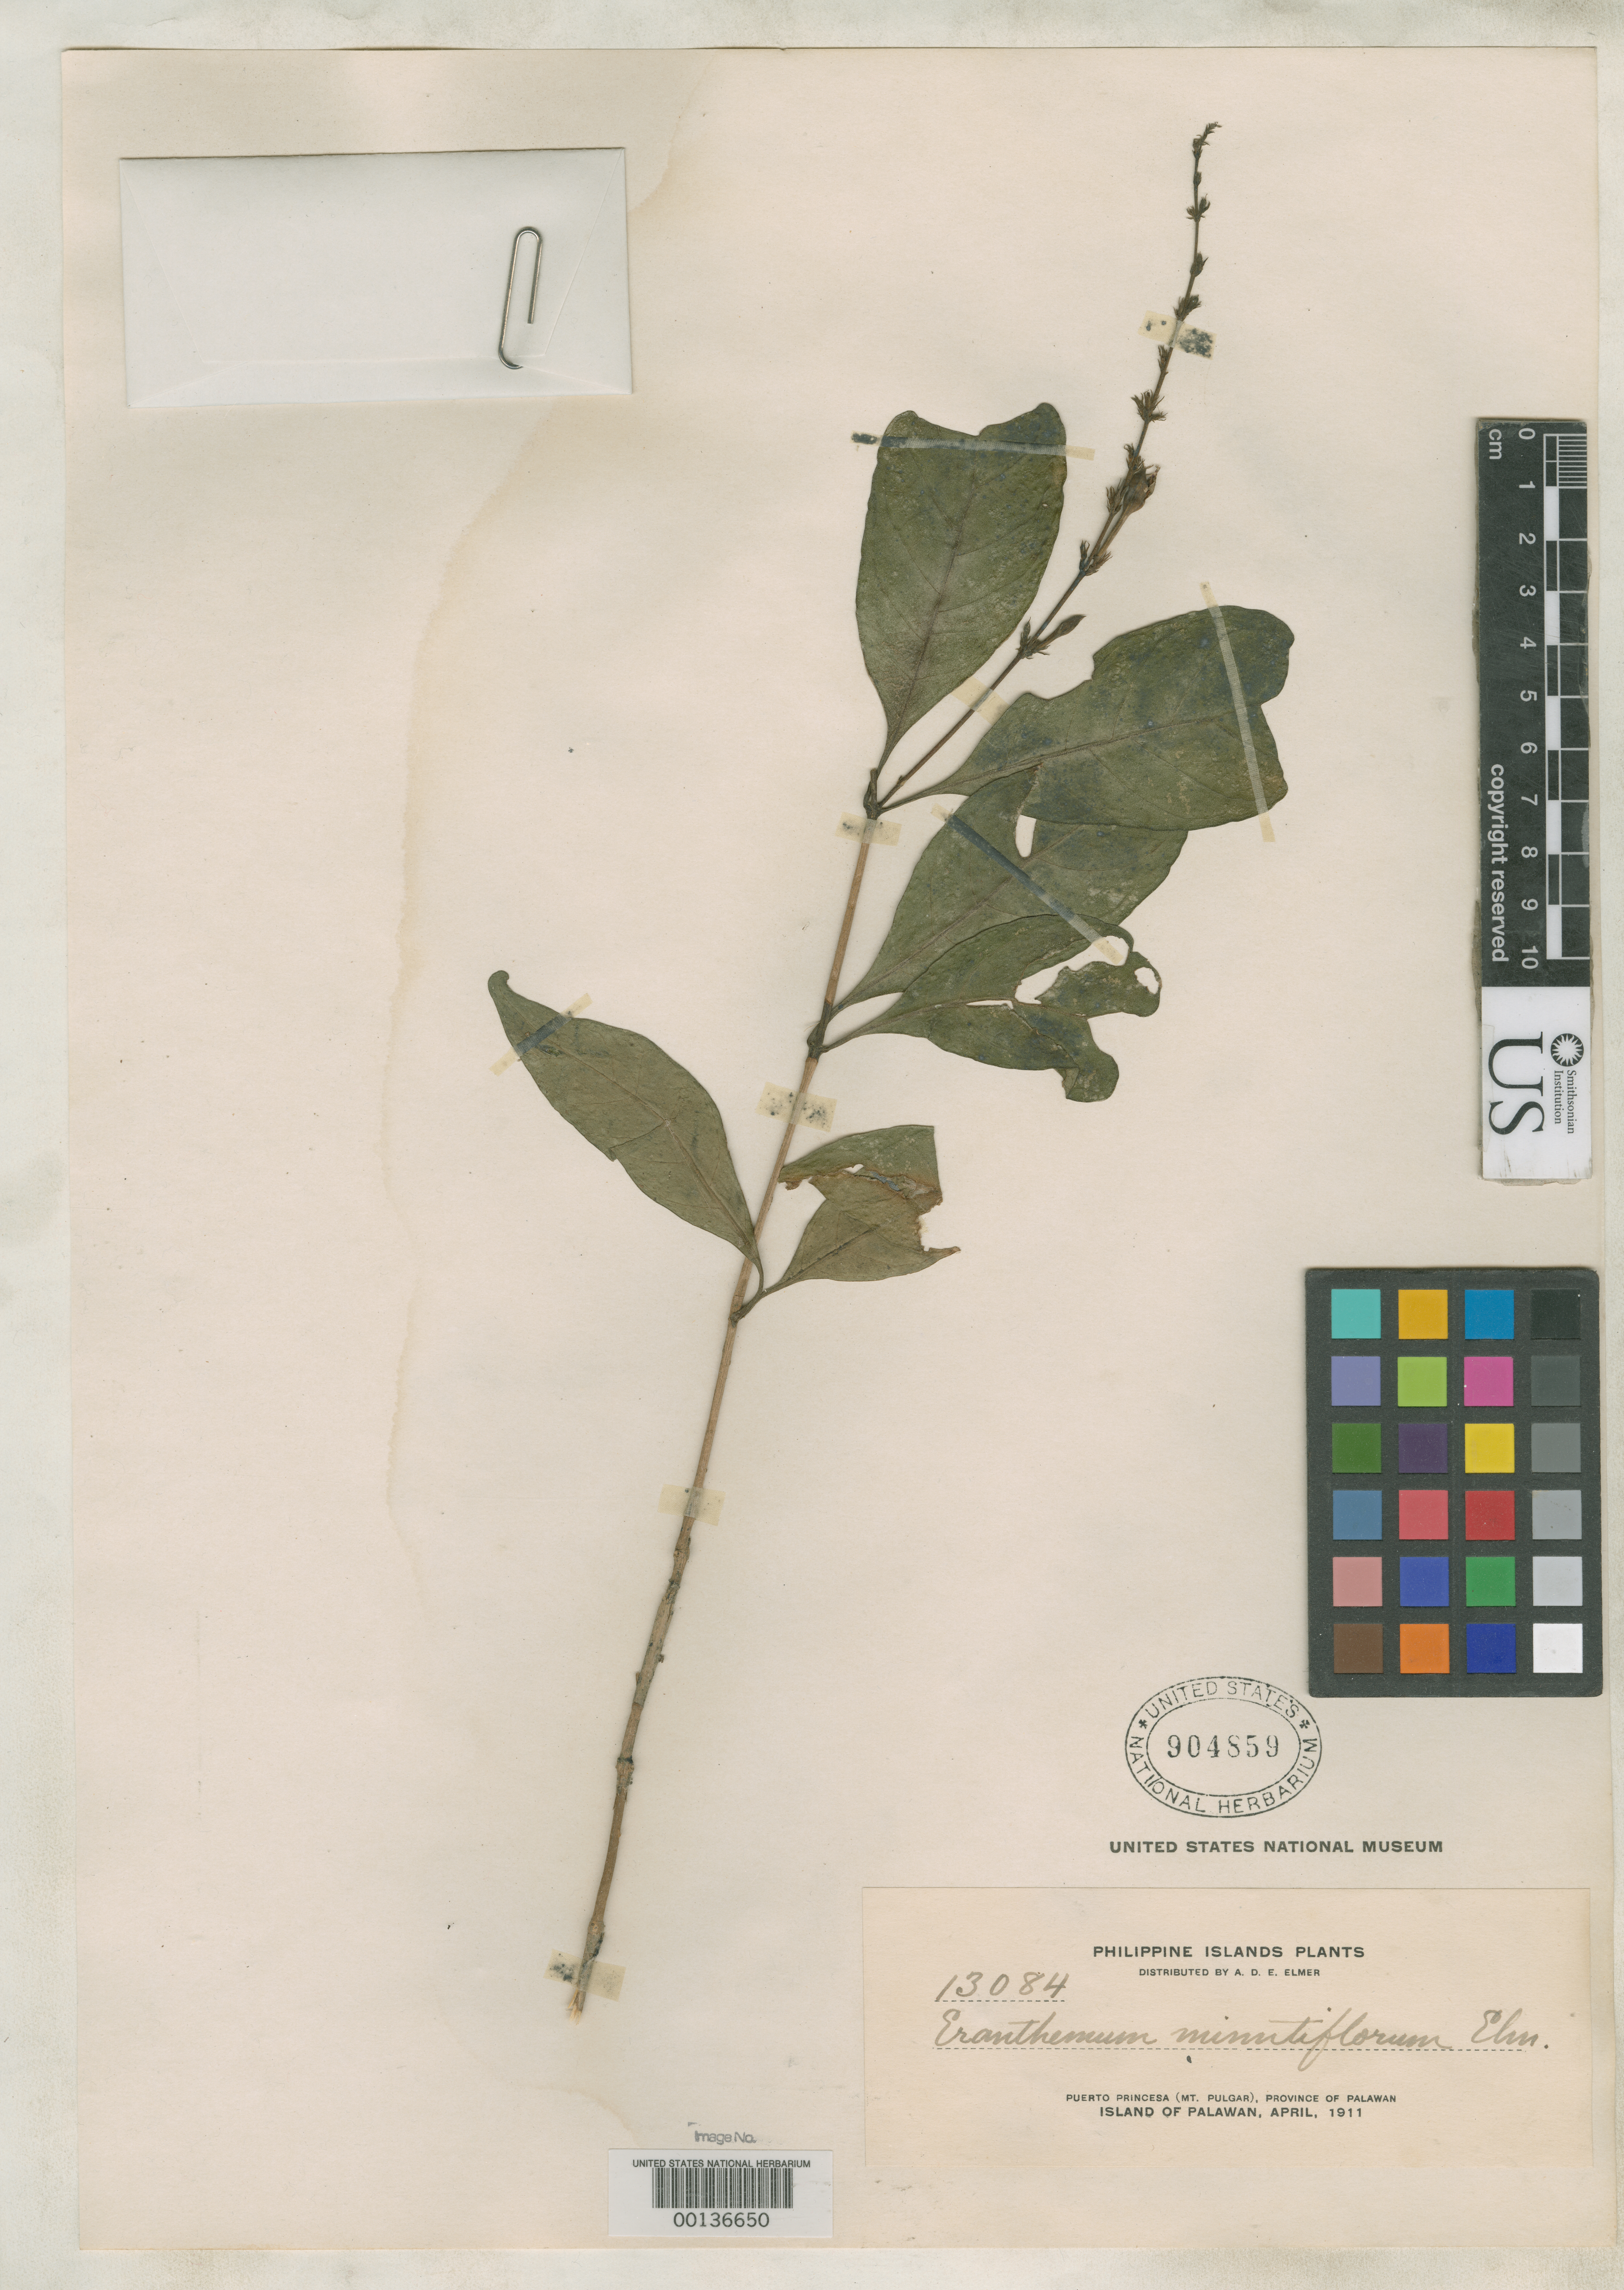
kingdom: Plantae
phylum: Tracheophyta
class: Magnoliopsida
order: Lamiales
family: Acanthaceae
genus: Eranthemum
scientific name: Eranthemum minutiflorum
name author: Elmer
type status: Isotype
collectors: A. D. E. Elmer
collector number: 13084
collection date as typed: Apr 1911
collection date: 1911-04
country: Philippines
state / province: Mimaropa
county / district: Palawan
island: Palawan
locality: Puerto Princesa (Mt. Pulgar), Province of Palawan, Island of Palawan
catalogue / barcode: US 904859